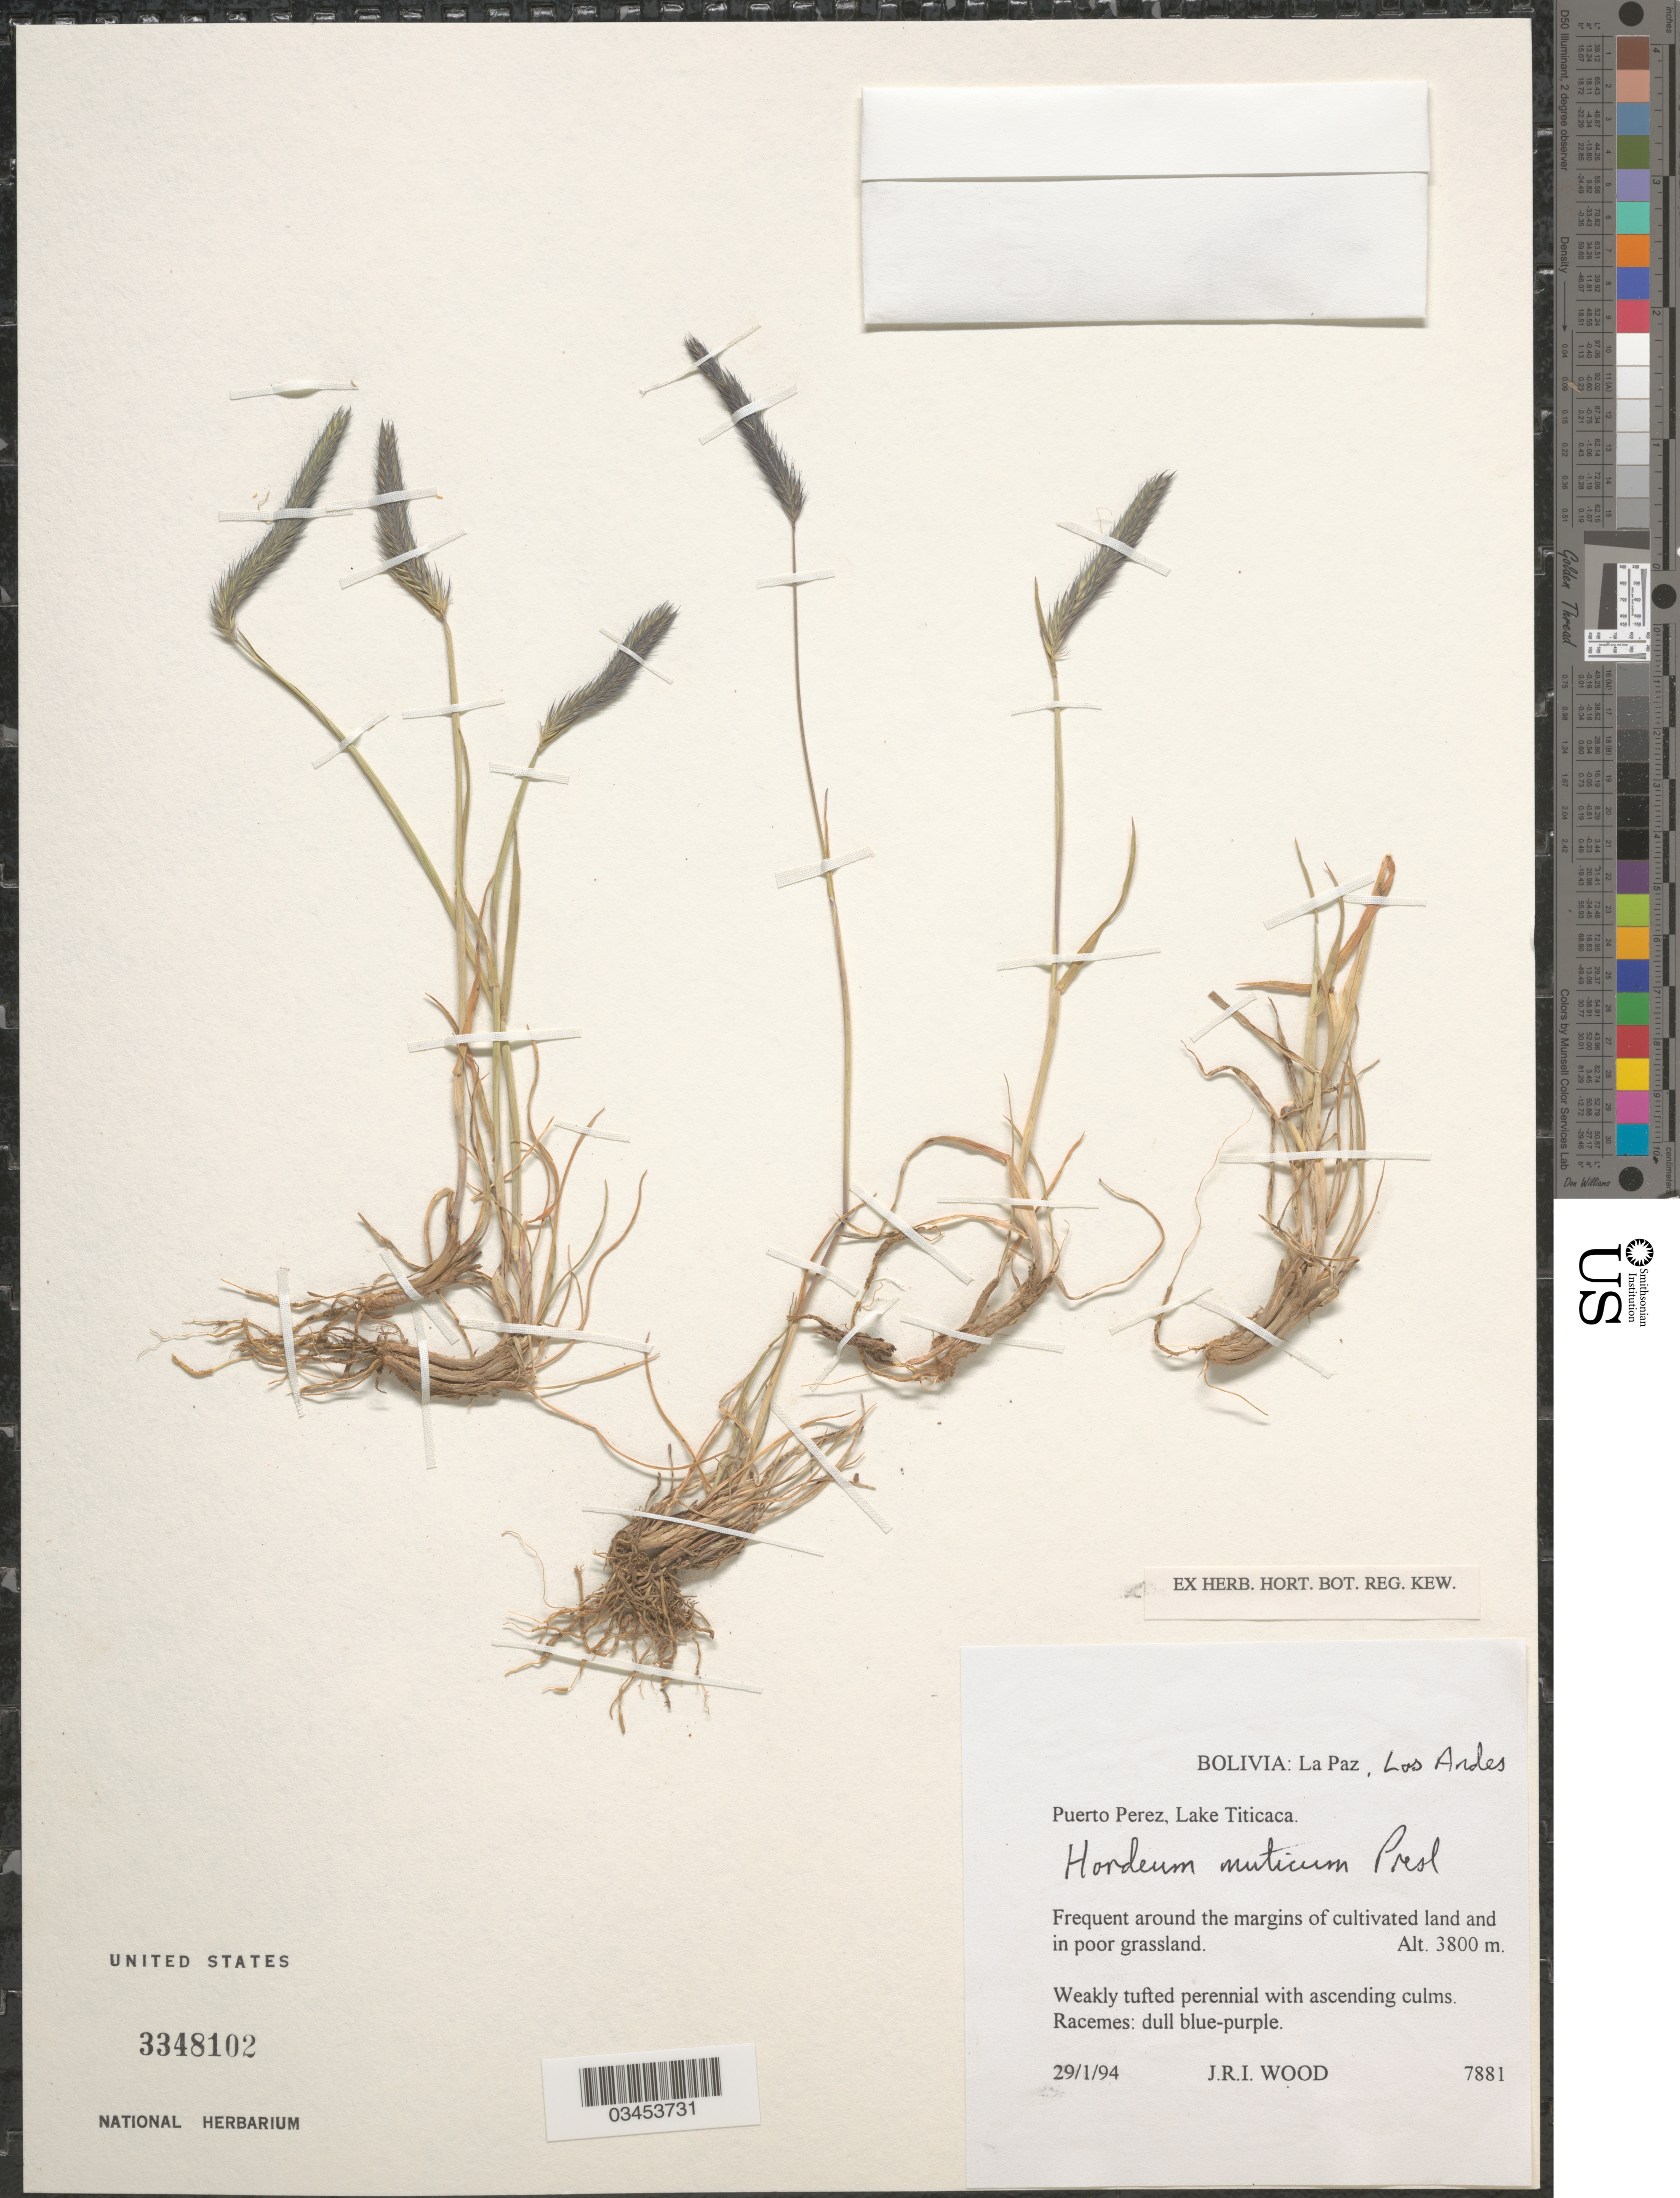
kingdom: Plantae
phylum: Tracheophyta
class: Liliopsida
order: Poales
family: Poaceae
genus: Hordeum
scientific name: Hordeum muticum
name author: J. Presl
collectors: J. R. I. Wood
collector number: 7881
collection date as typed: Transcribed d/m/y: 29/1/94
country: Bolivia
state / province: La Paz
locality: Los Andes. Puerto Perez, Lake Titicaca.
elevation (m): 3800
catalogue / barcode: US 3348102